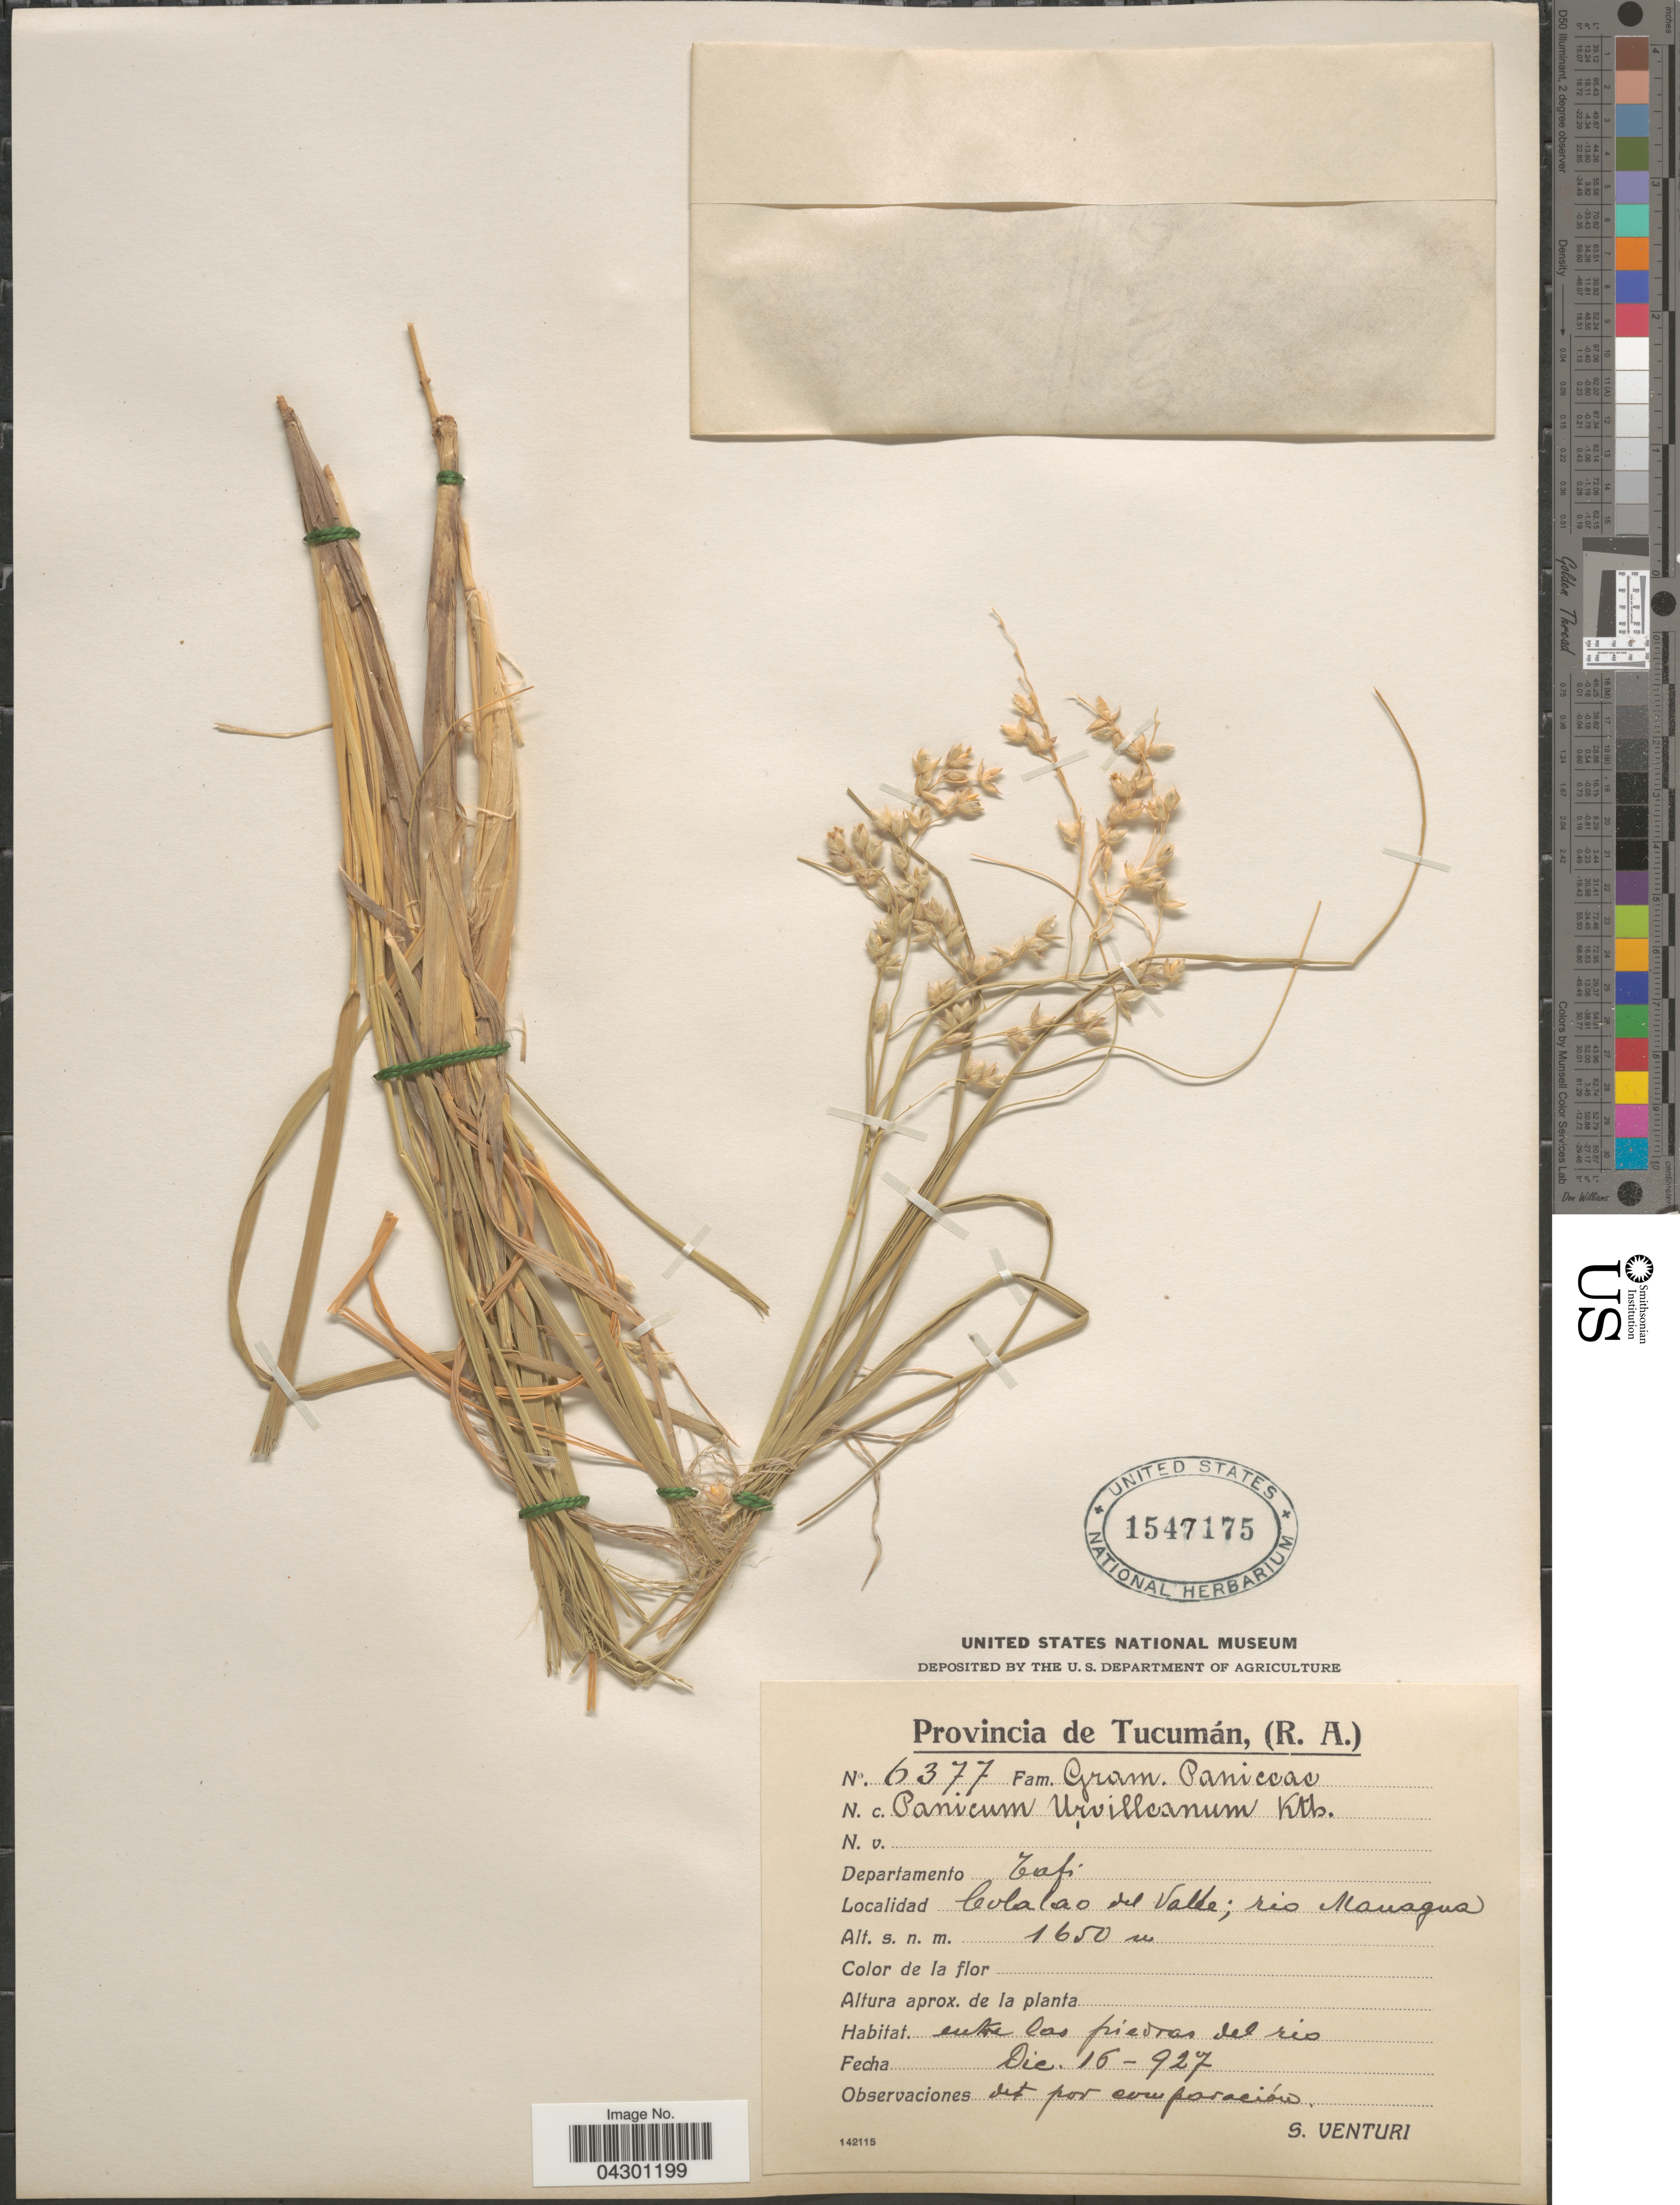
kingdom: Plantae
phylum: Tracheophyta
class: Liliopsida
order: Poales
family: Poaceae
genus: Panicum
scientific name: Panicum urvilleanum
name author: Kunth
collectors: S. Venturi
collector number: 6377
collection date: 1927-12-16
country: Argentina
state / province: Tucuman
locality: Departamento Tafi. Colalao del Valle; rio Managua.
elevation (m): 1650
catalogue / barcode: US 1547175